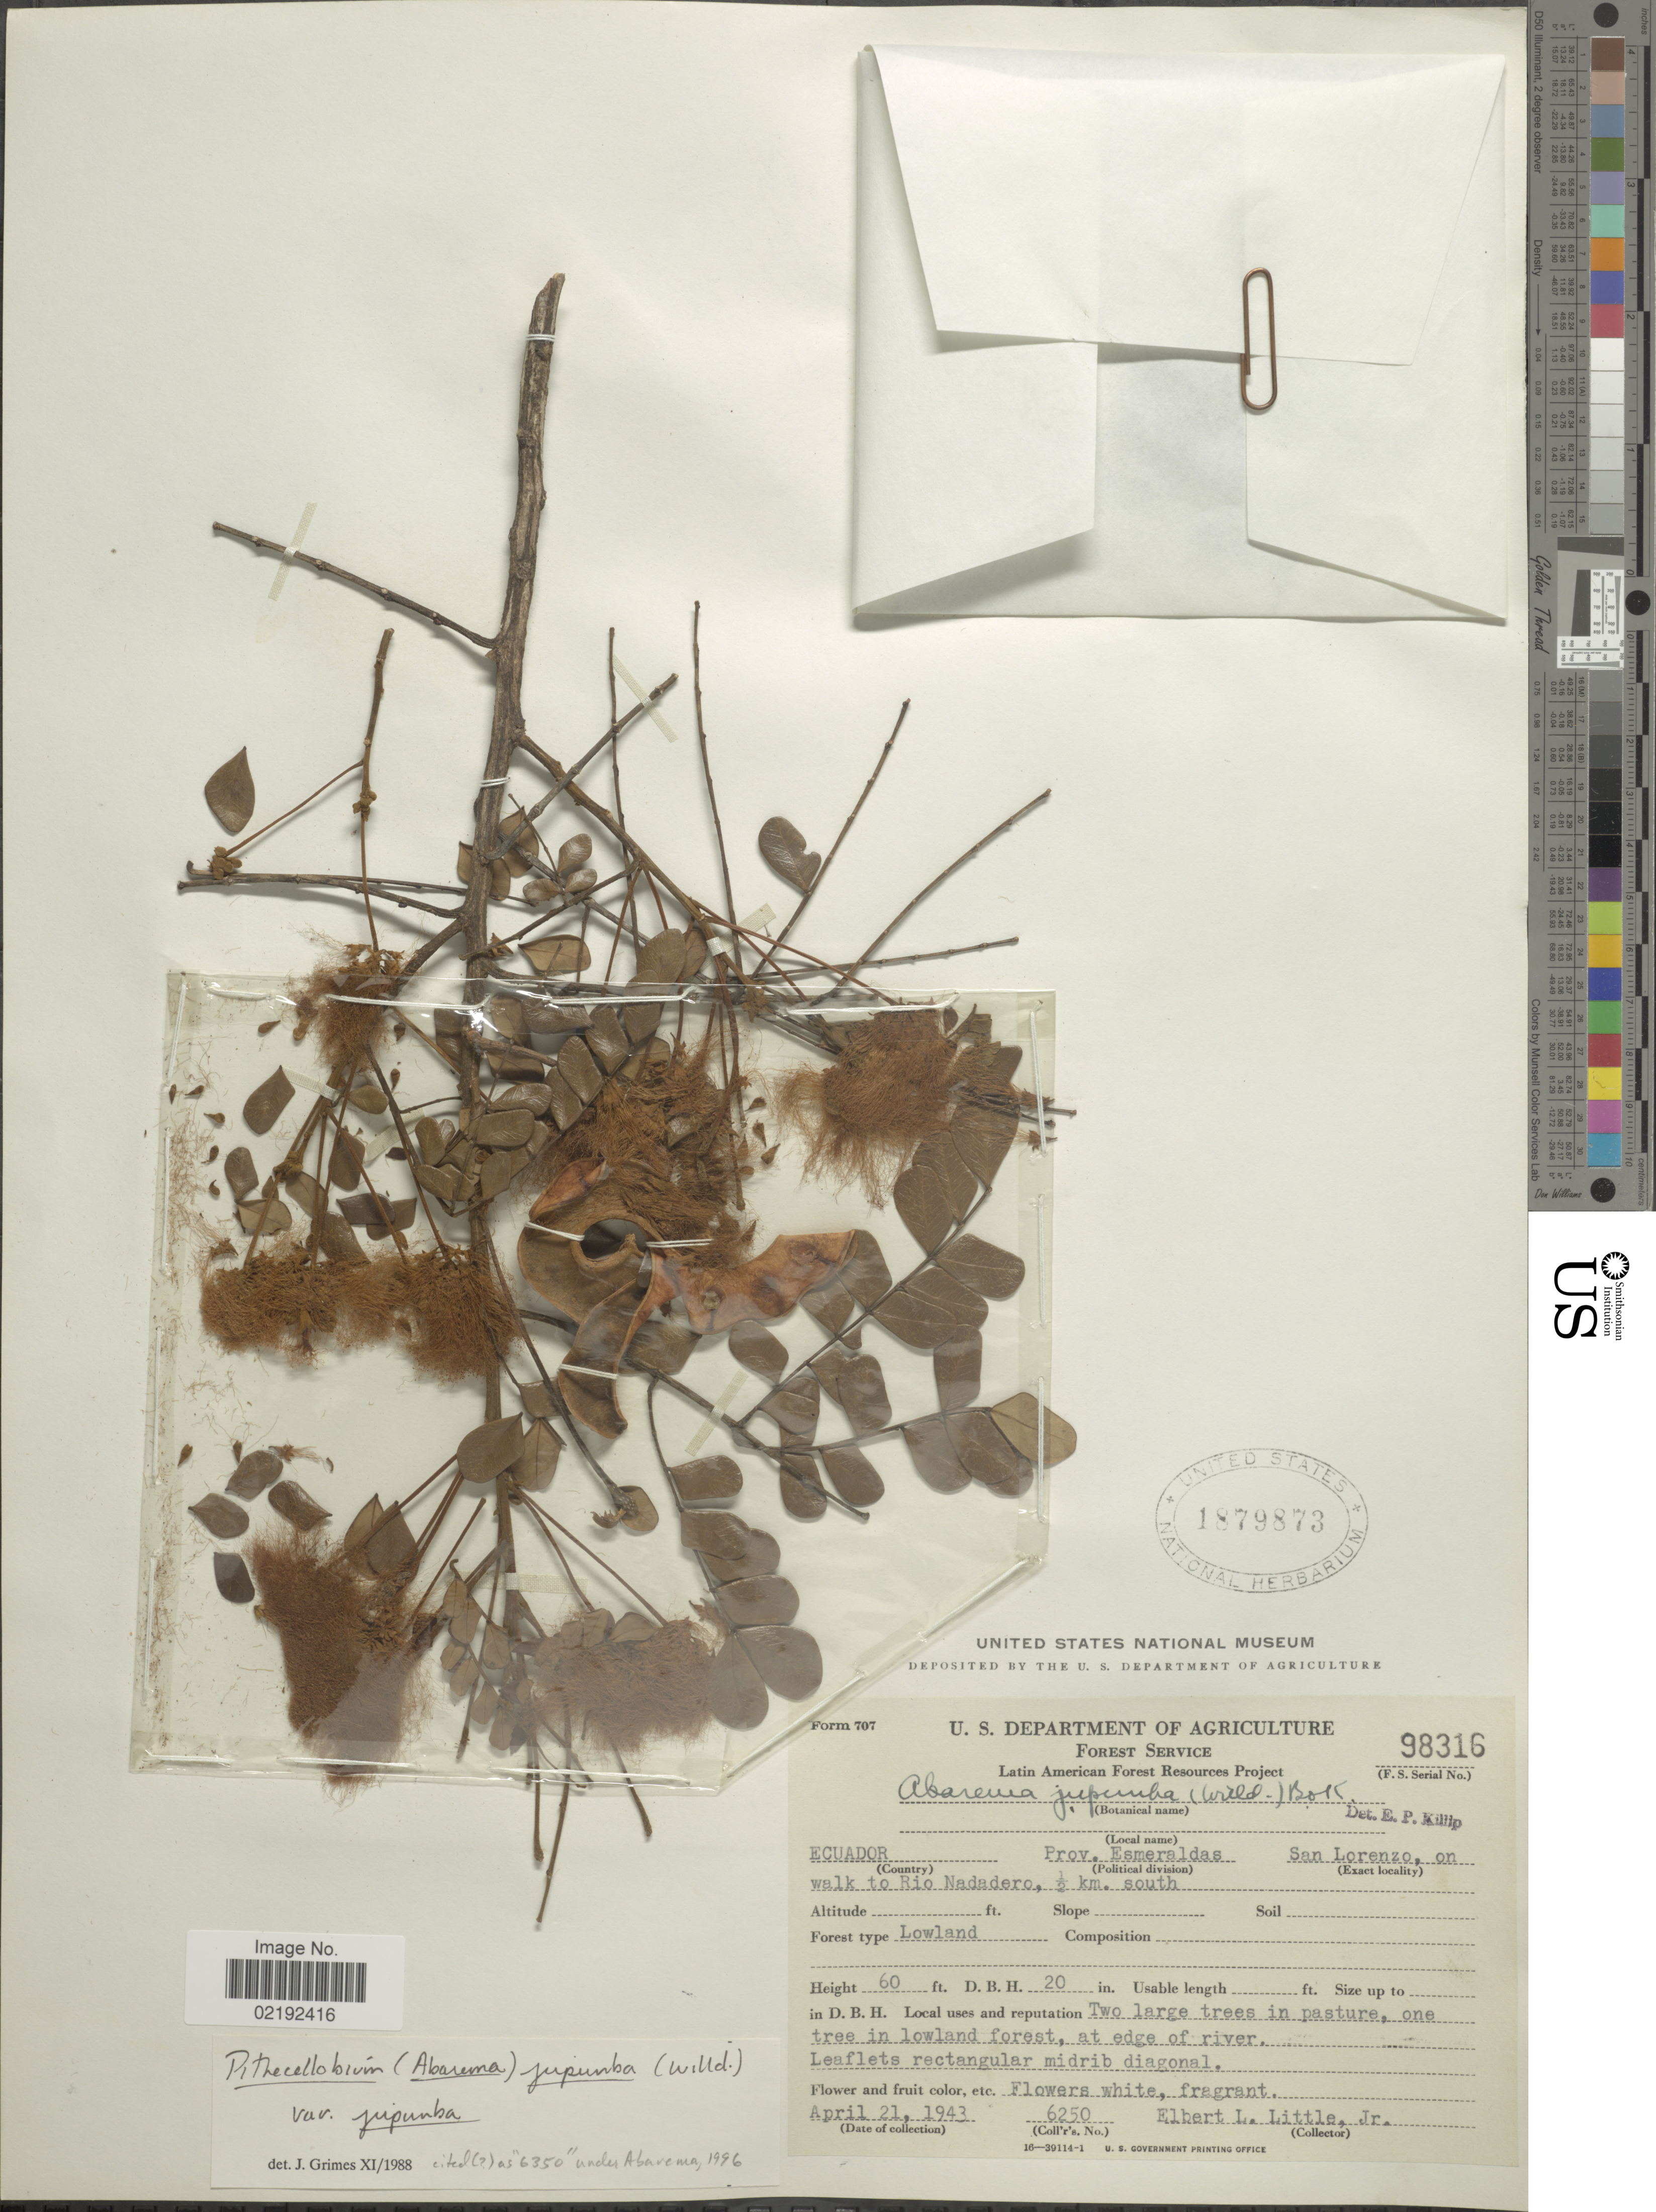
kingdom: Plantae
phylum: Tracheophyta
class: Magnoliopsida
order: Fabales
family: Fabaceae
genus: Abarema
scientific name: Abarema jupunba var. jupunba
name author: (Willd.) Britton & Killip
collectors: E. L. Little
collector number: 6250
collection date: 1943-04-21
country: Ecuador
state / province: Esmeraldas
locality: San Lorenzo, on walk to Rio Nadadero, ½ km south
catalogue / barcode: US 1879873